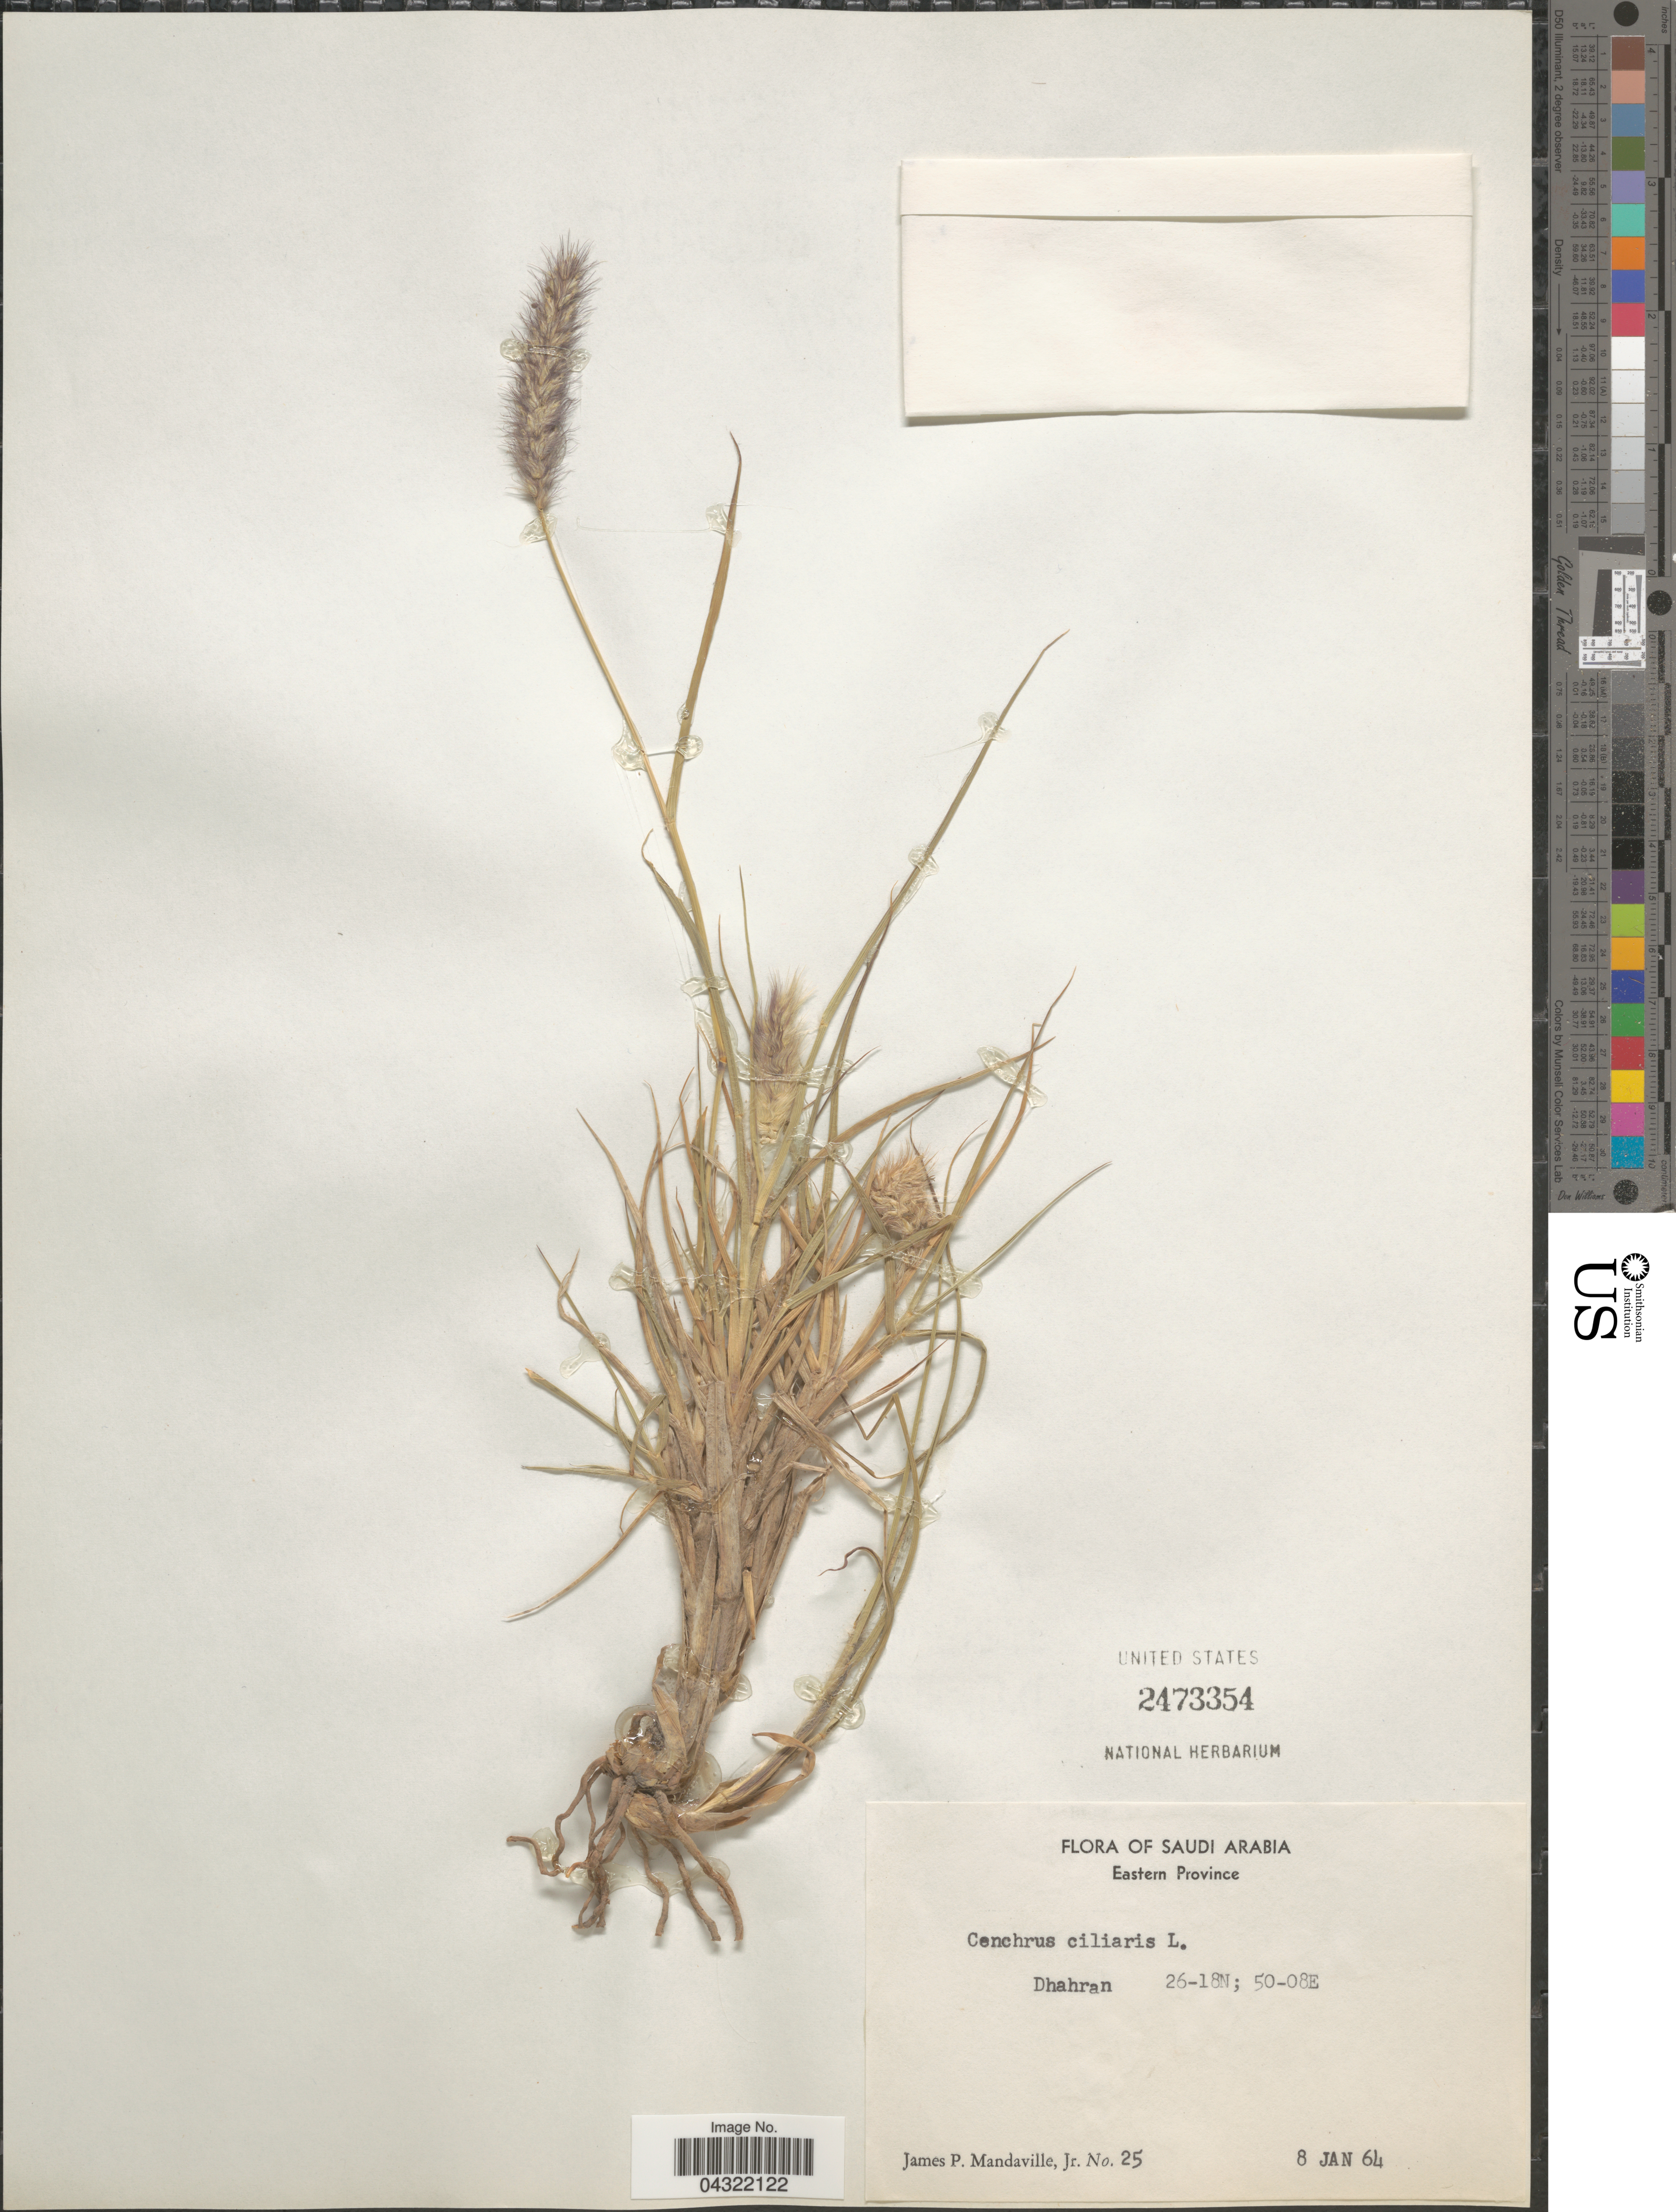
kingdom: Plantae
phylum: Tracheophyta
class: Liliopsida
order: Poales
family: Poaceae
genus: Cenchrus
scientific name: Cenchrus ciliaris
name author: L.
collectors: J. Mandaville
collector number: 25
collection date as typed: Transcribed d/m/y: 8/1/64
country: Saudi Arabia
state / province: Ash Sharqiyah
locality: Eastern Province. Dhahran.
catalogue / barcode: US 2473354